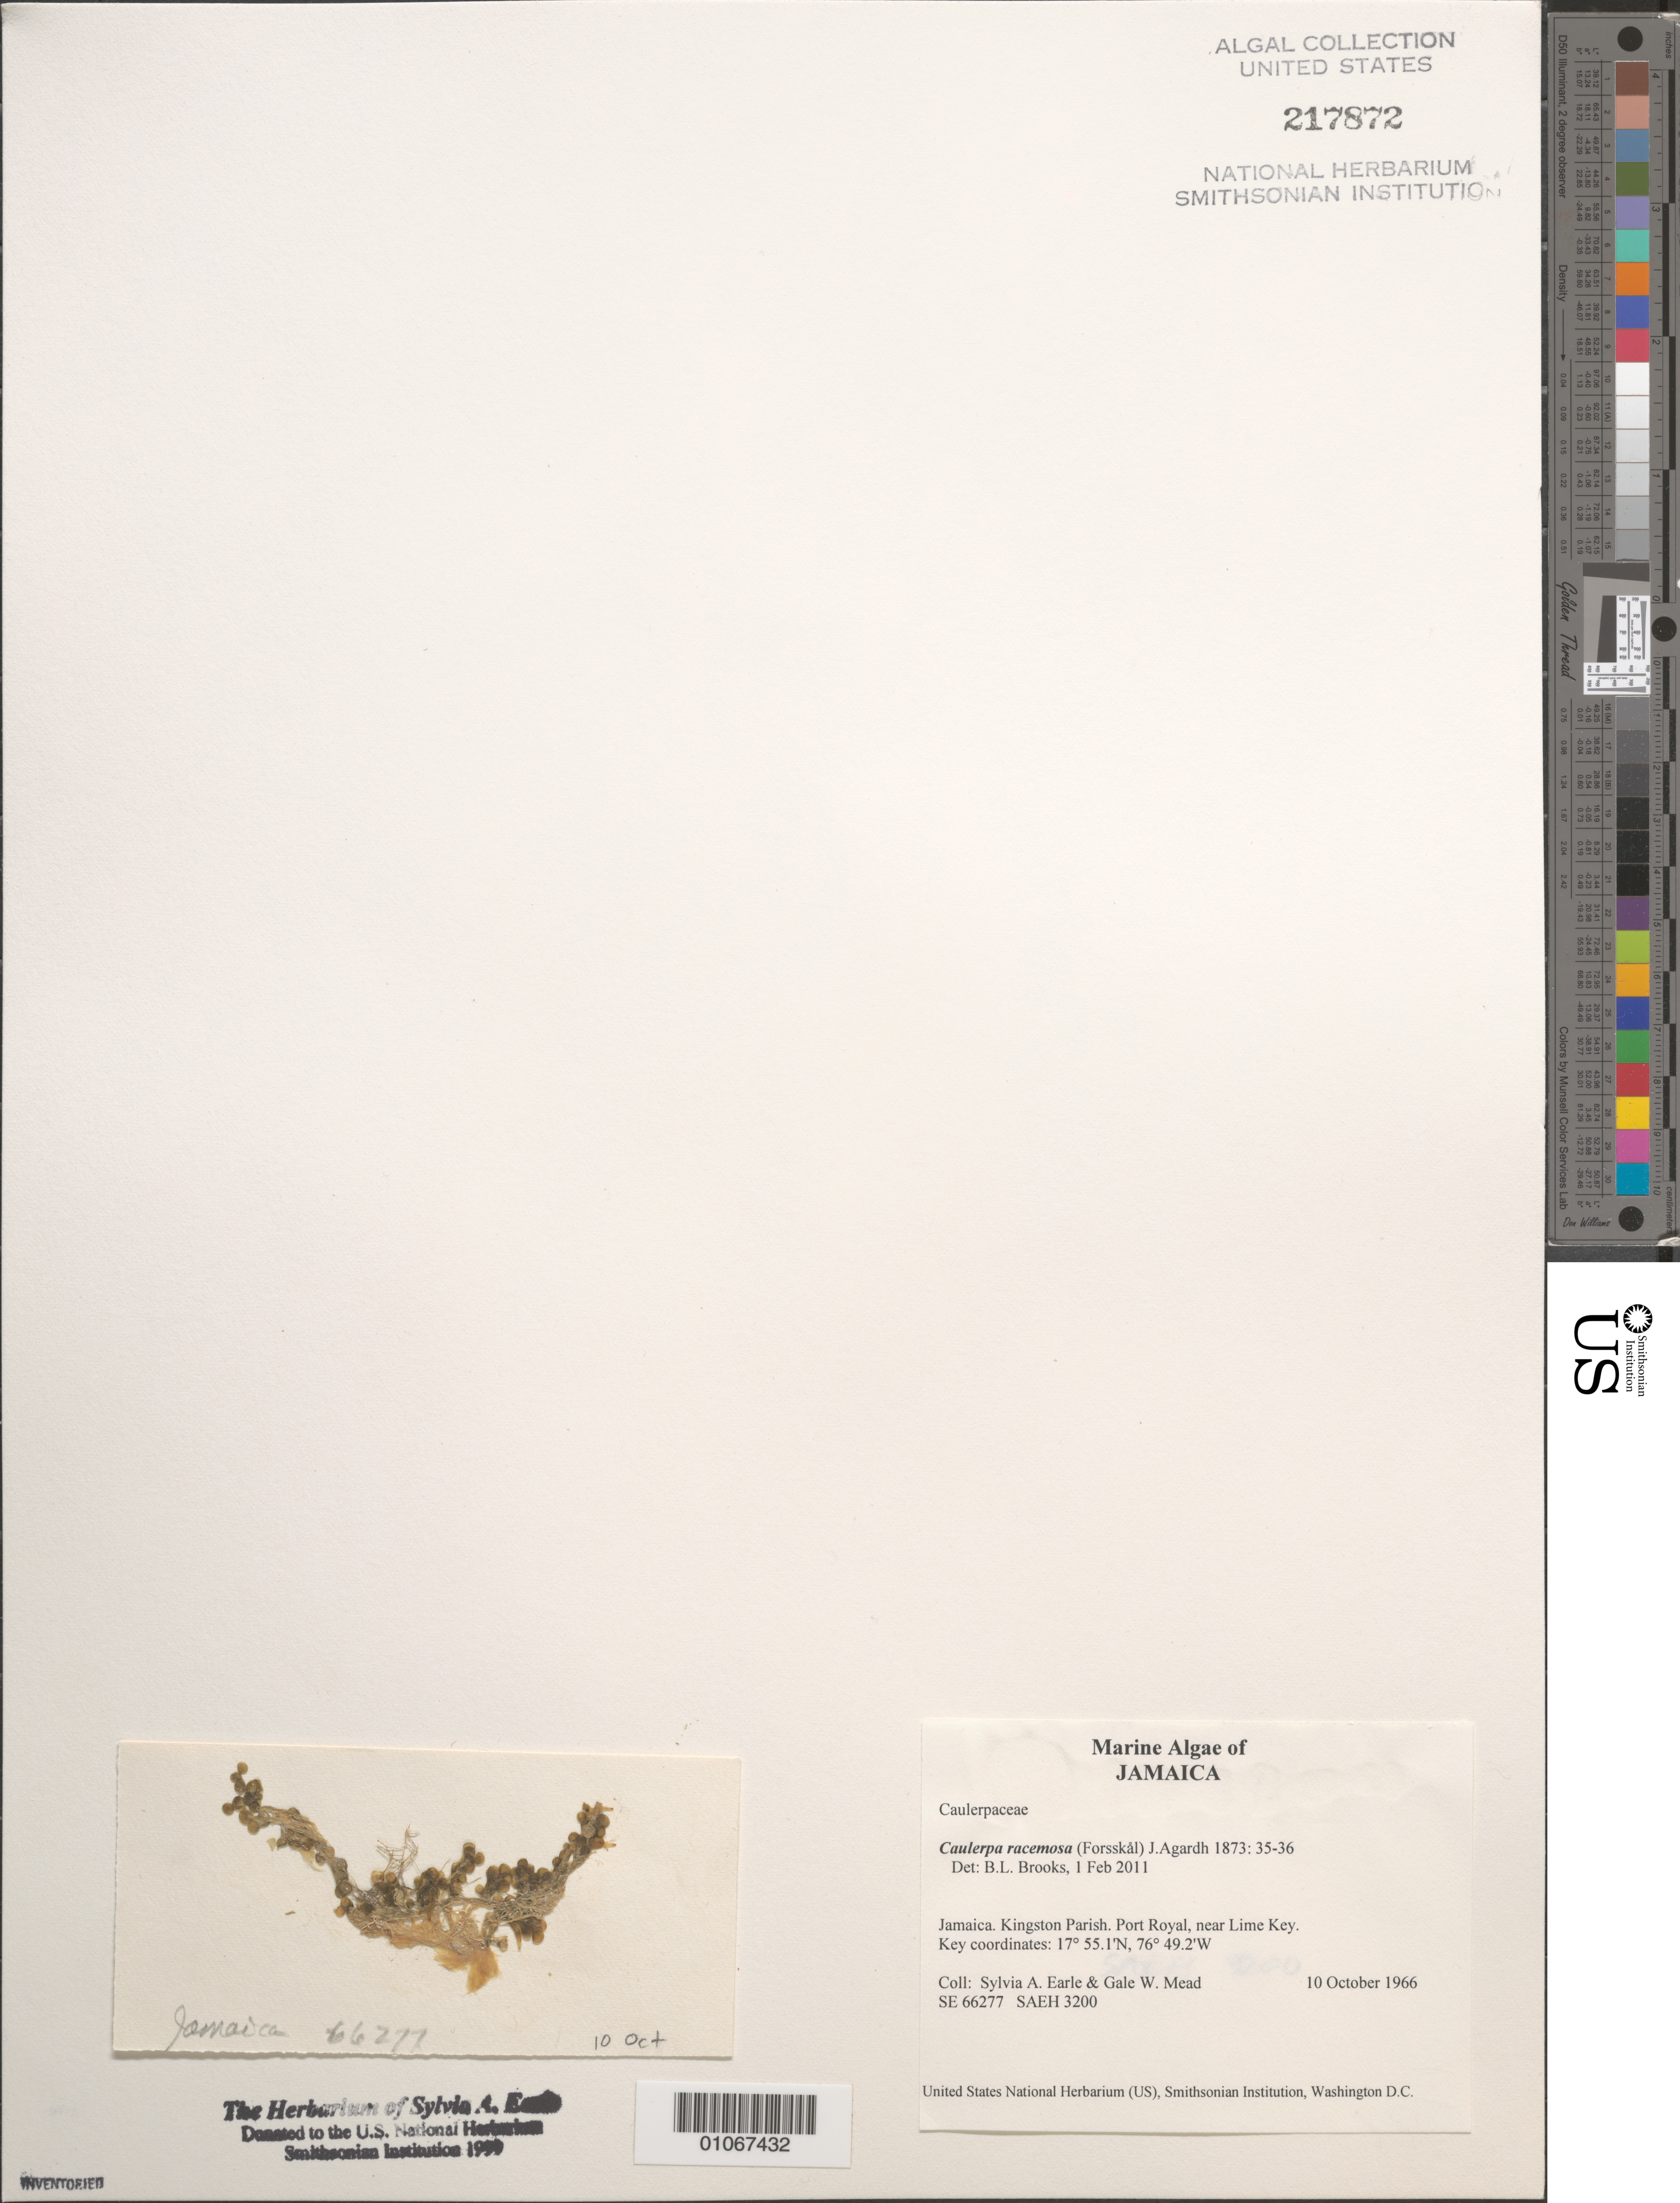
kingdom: Plantae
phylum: Chlorophyta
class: Ulvophyceae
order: Bryopsidales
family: Caulerpaceae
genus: Caulerpa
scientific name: Caulerpa racemosa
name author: (Forssk.) J. Agardh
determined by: Brooks, B. L., (BOT), Smithsonian Institution - National Museum of Natural History (UNITED STATES)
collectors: S. A. Earle & G. W. Mead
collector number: SE 66277 & SAEH 3200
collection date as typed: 10 Oct 1966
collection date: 1966-10-10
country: Jamaica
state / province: Kingston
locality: Port Royal, near Lime Key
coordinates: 17 55.1'N, 76 49.2'W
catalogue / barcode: US 217872